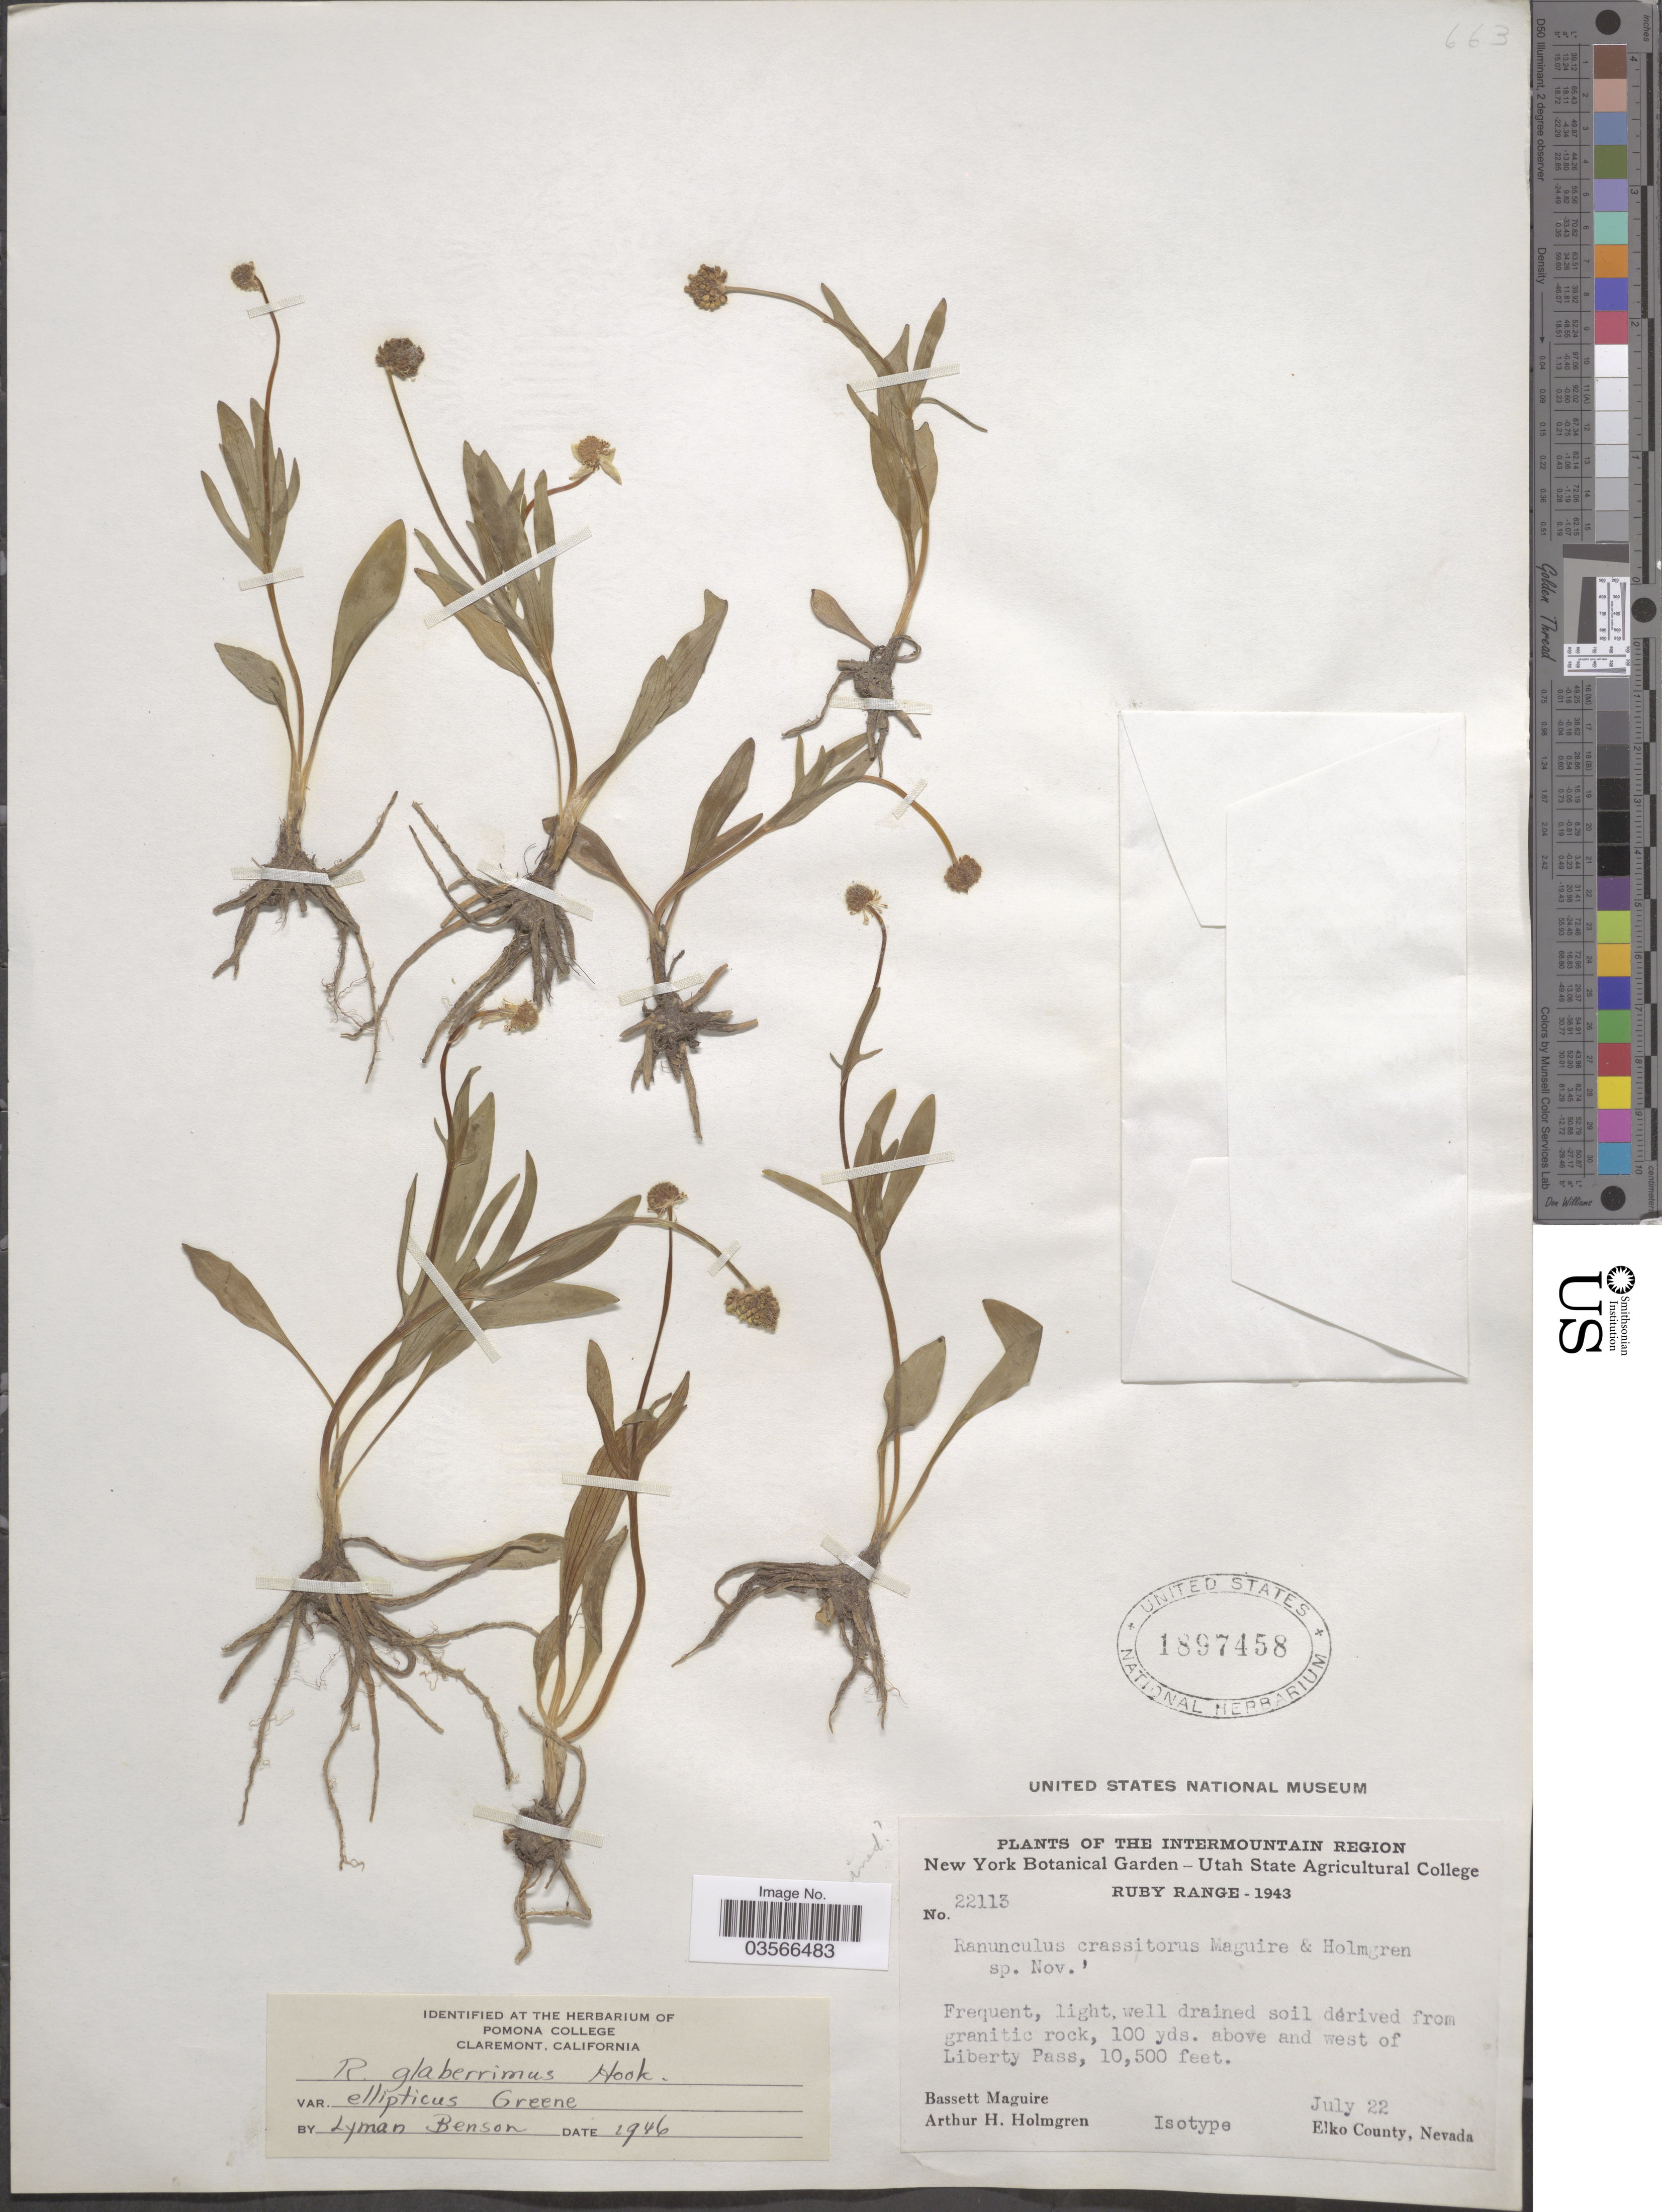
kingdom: Plantae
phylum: Tracheophyta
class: Magnoliopsida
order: Ranunculales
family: Ranunculaceae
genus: Ranunculus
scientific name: Ranunculus glaberrimus var. ellipticus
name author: (Greene) Greene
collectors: B. Maguire & A. H. Holmgren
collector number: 22113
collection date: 1943-07-22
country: United States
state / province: Nevada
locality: The Intermountain Region. 100 yds. above and west of Liberty Pass. Elko County.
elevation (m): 3200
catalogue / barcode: US 1897458